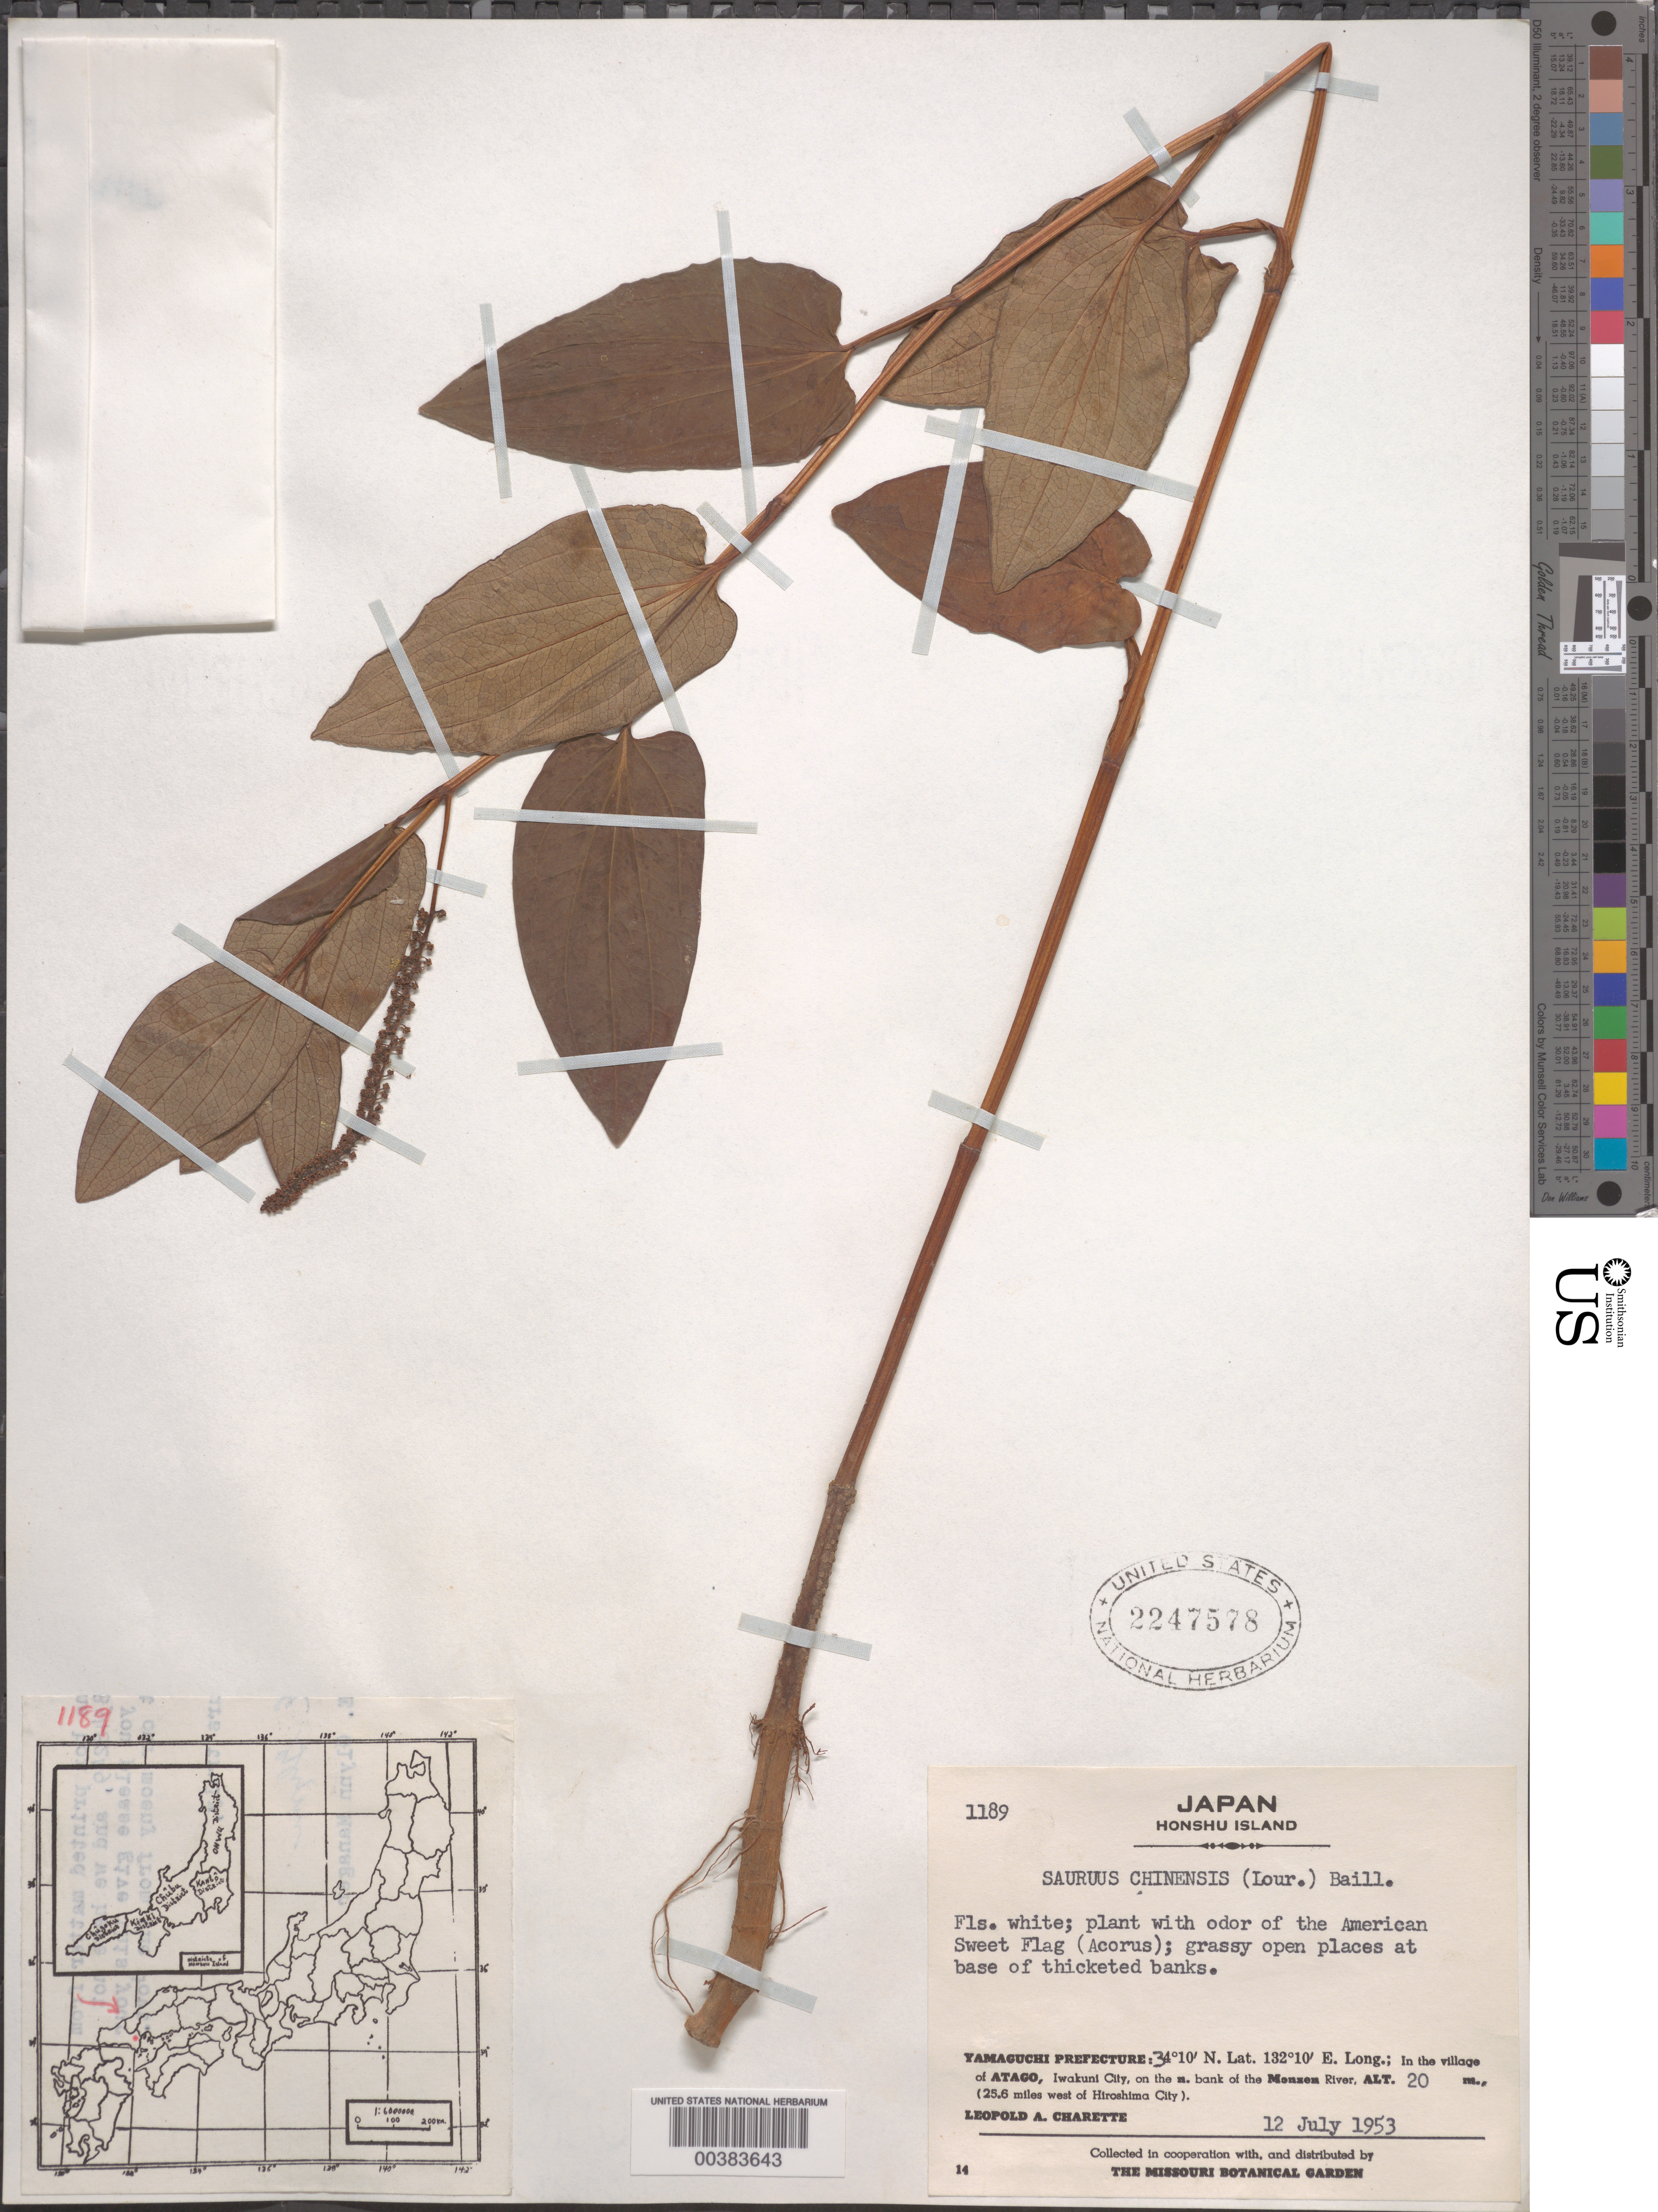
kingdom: Plantae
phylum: Tracheophyta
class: Magnoliopsida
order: Piperales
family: Saururaceae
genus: Saururus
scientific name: Saururus chinensis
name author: (Lour.) Baill.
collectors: L. A. Charette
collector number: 1189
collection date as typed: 12 Jul 1953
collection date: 1953-07-12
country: Japan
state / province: Yamaguti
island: Honshu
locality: W of hiroshima, atago, monzon river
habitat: Grassy open places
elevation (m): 20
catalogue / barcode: US 2247578